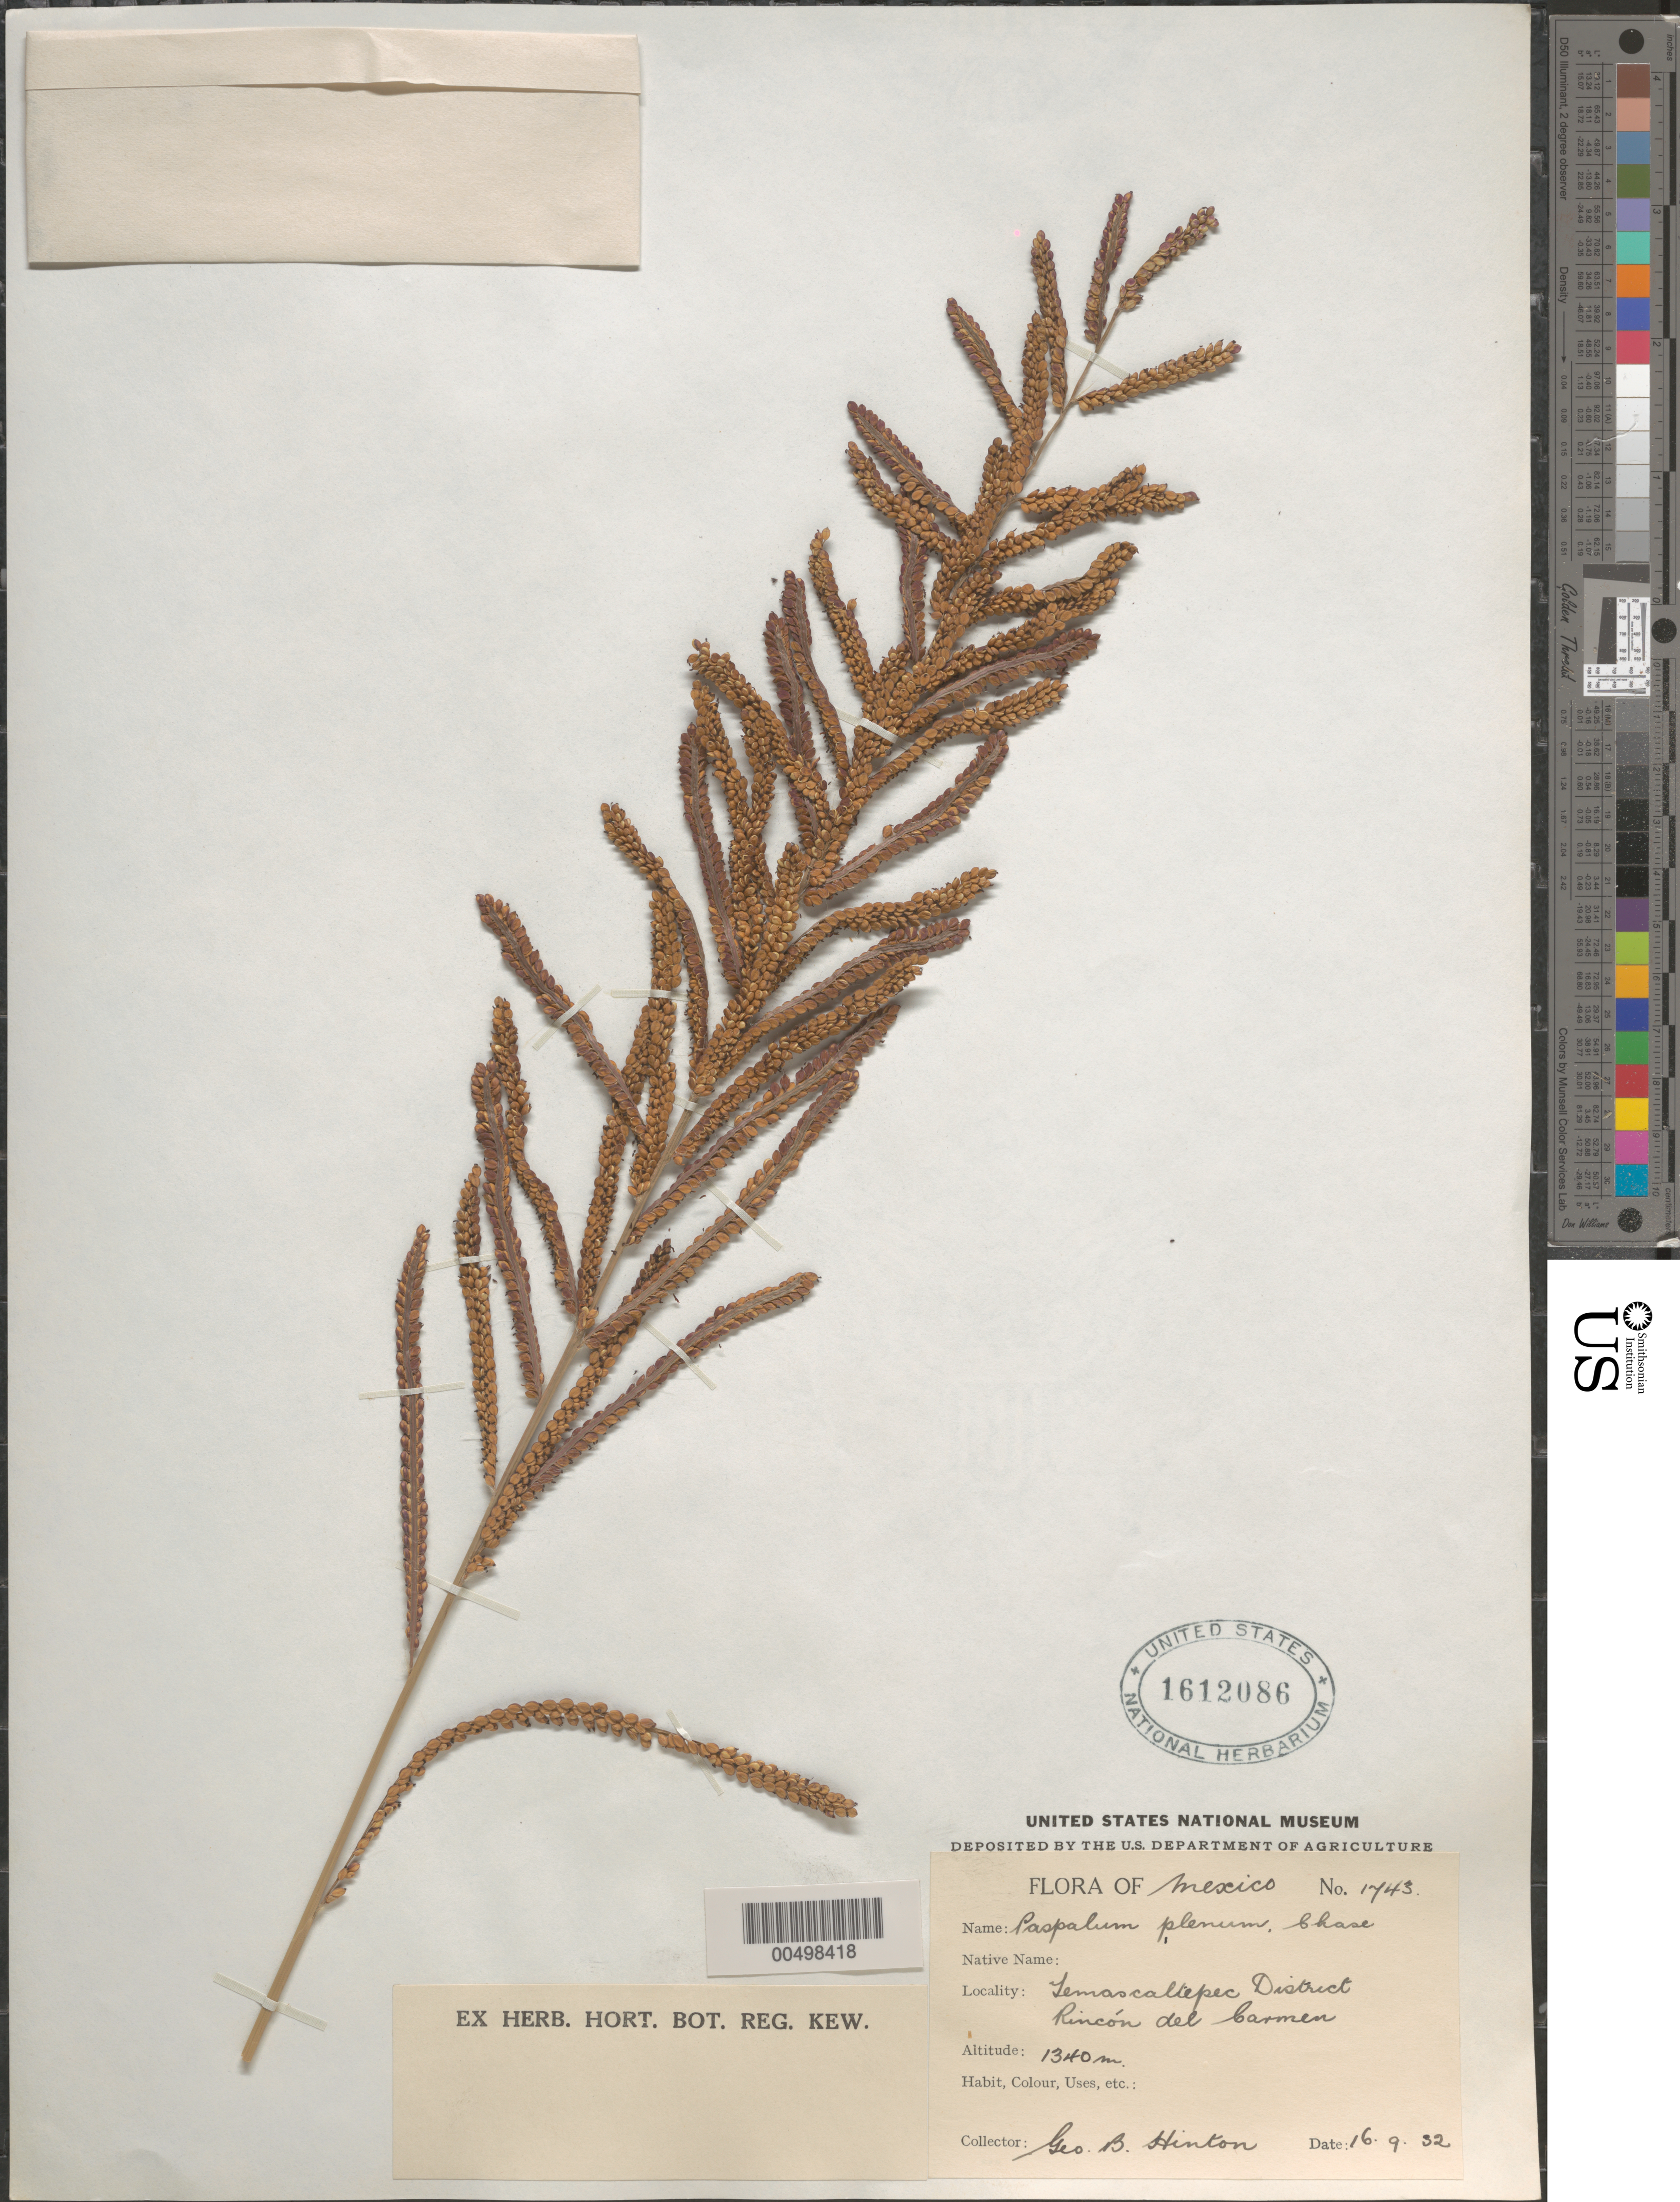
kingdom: Plantae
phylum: Tracheophyta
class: Liliopsida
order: Poales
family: Poaceae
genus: Paspalum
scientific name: Paspalum plenum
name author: Chase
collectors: G. B. Hinton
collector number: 1743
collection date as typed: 16 Sep 1932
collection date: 1932-09-16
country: Mexico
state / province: México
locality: Temascaltepec Dist, Rinc¢n del Carmen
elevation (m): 1340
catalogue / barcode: US 1612086